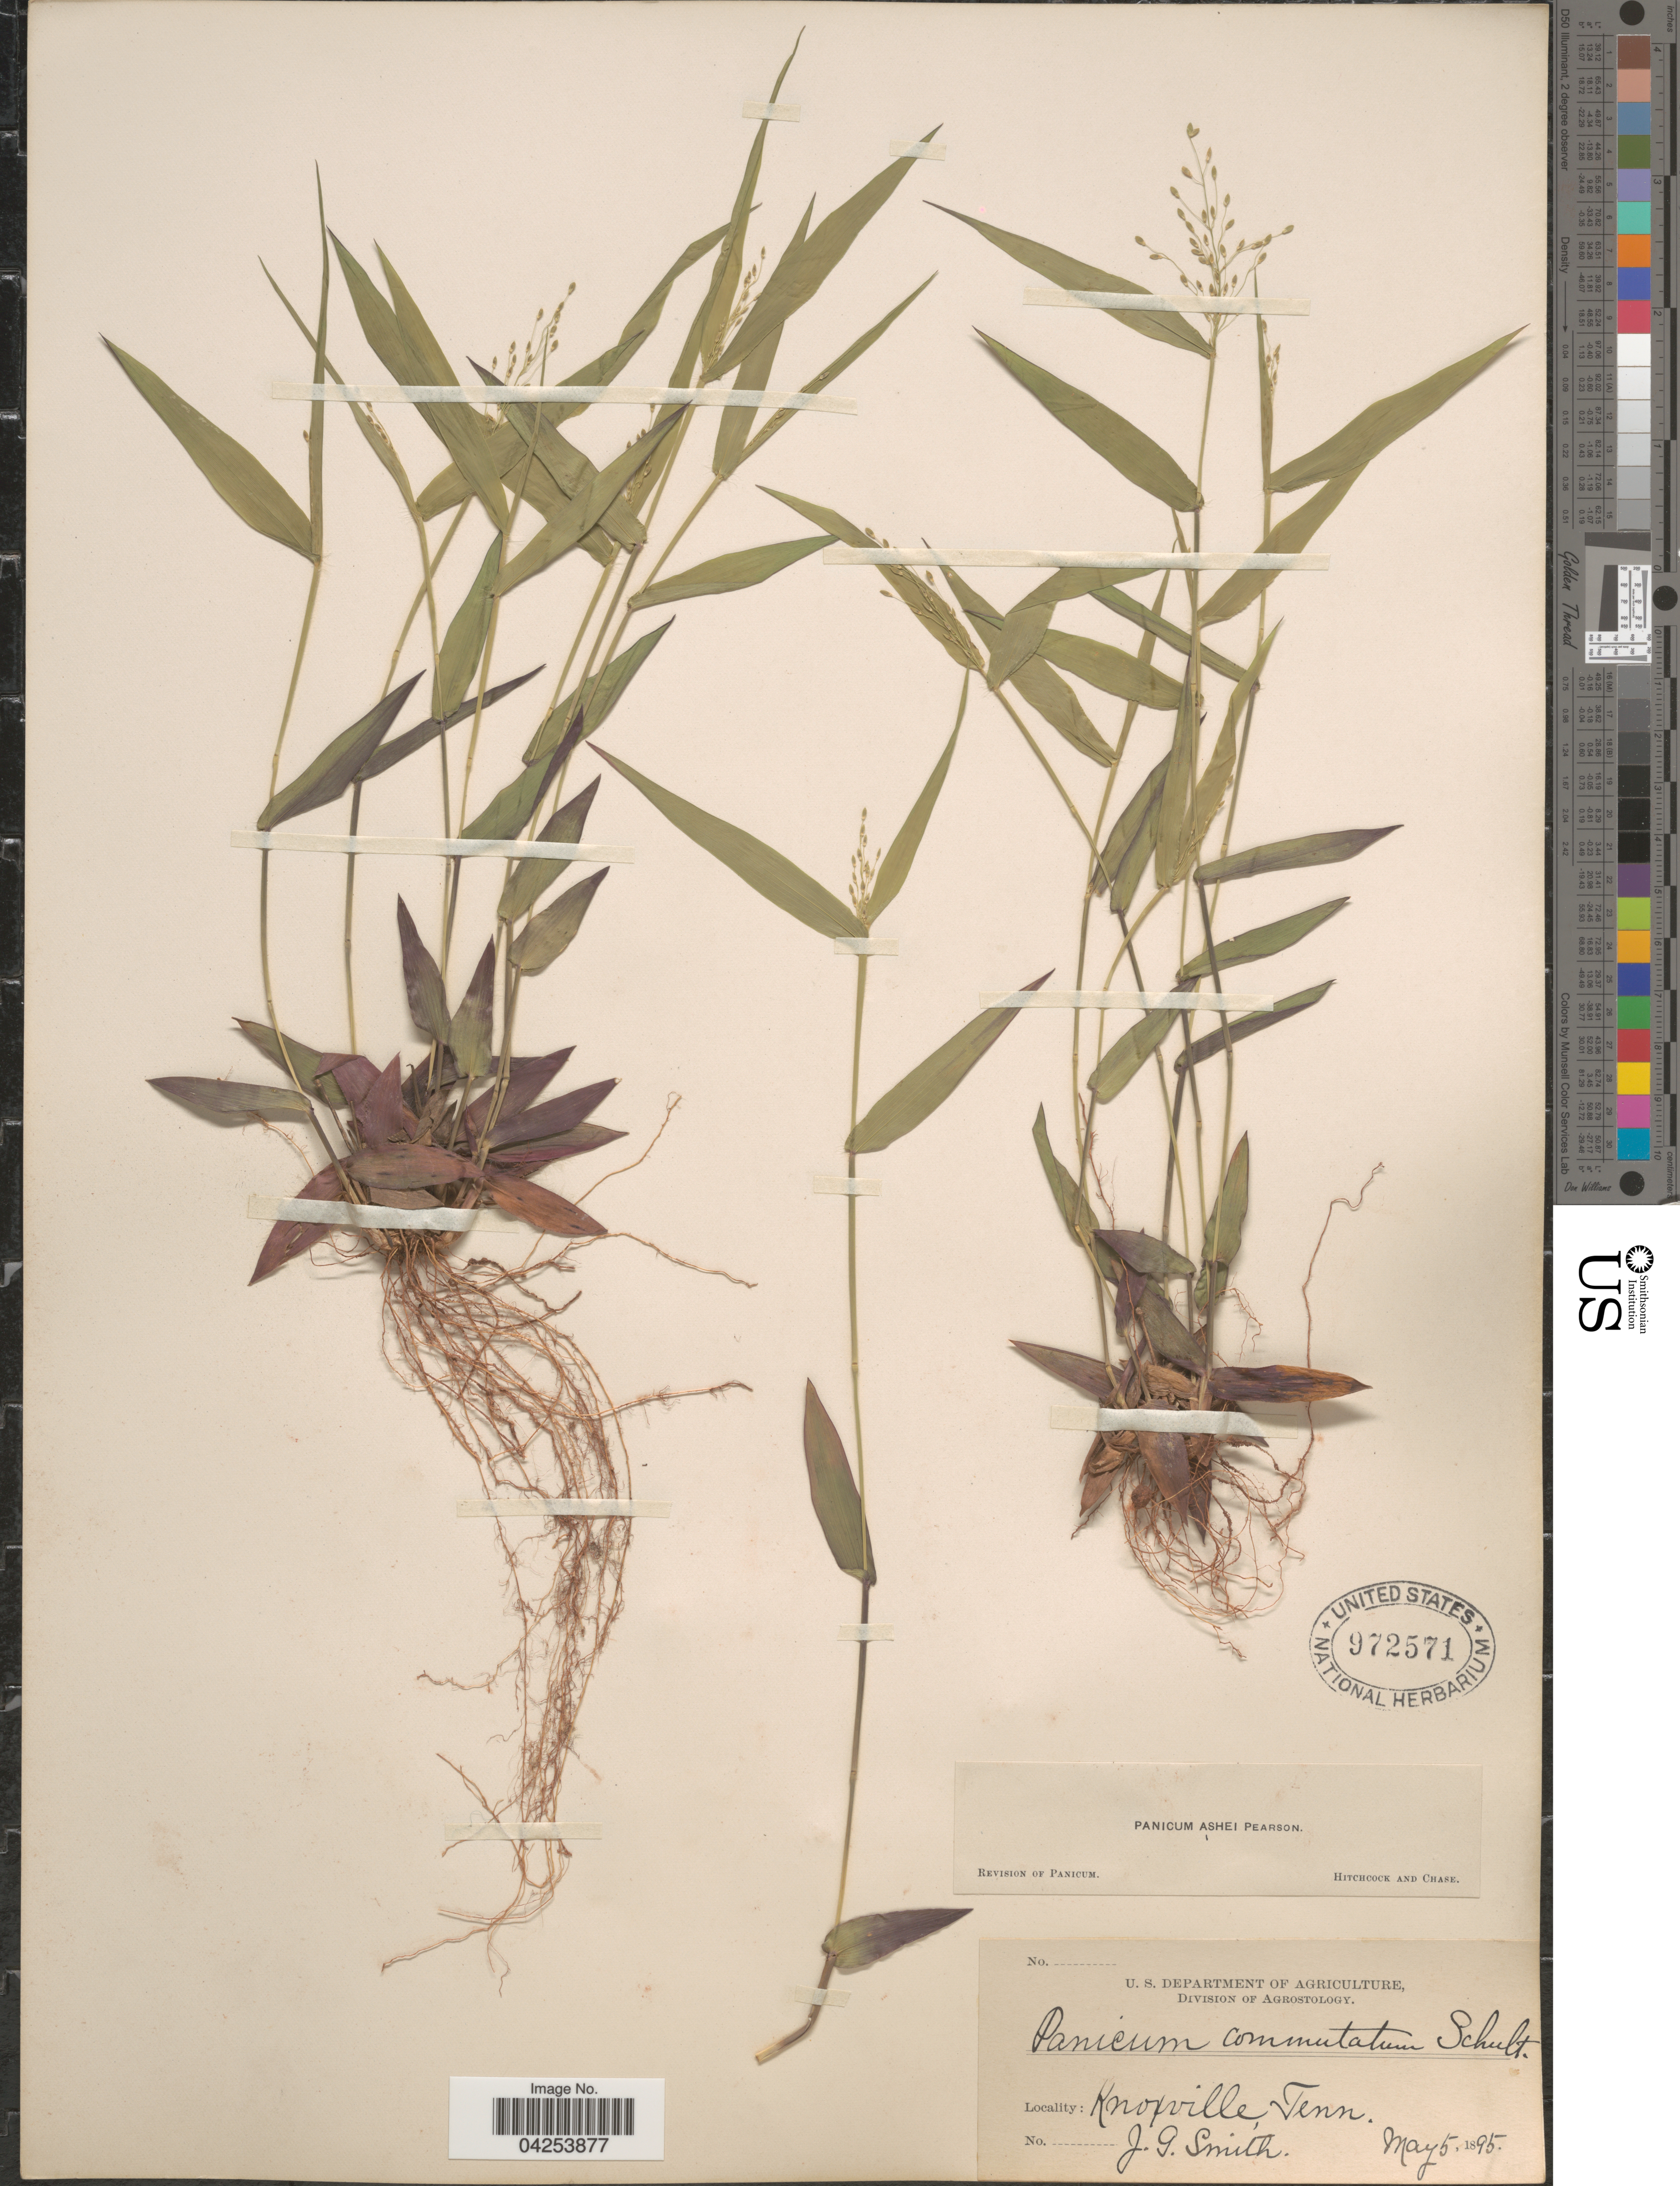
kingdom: Plantae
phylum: Tracheophyta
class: Liliopsida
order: Poales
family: Poaceae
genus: Dichanthelium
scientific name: Dichanthelium commutatum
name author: (Schult.) Gould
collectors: J. G. Smith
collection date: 1895-05-05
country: United States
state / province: Tennessee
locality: Knoxville.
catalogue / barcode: US 972571